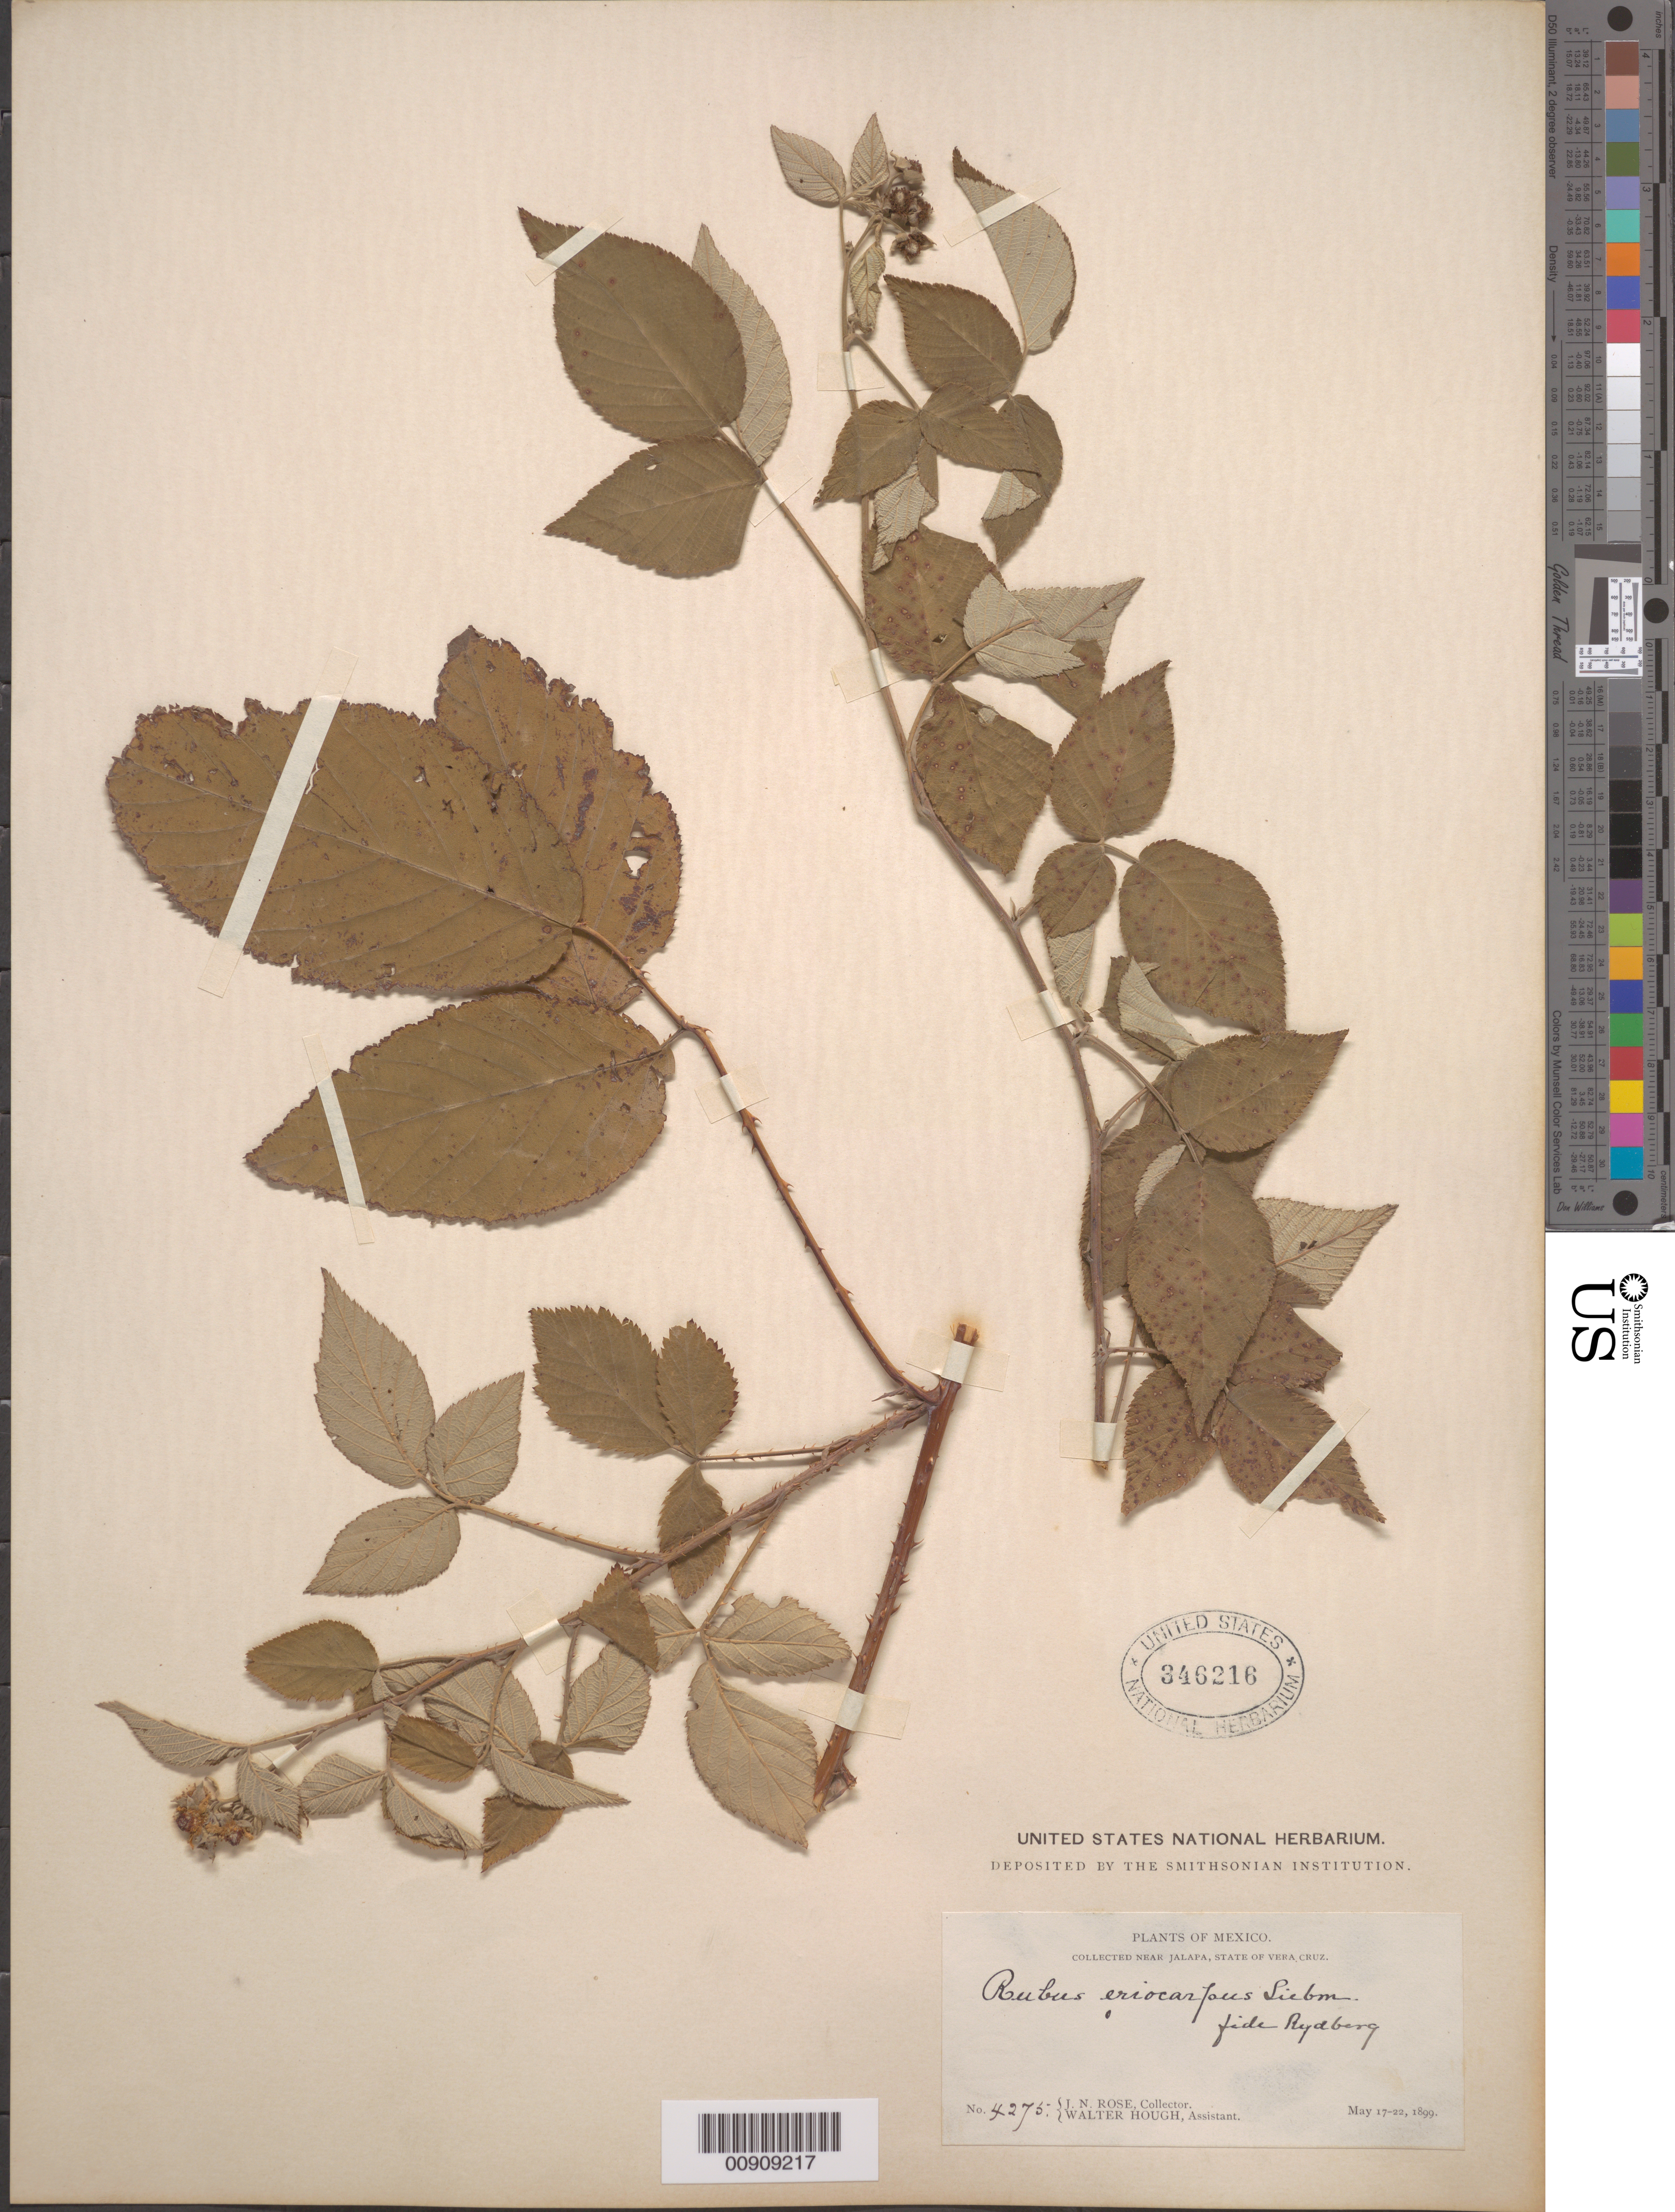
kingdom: Plantae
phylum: Tracheophyta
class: Magnoliopsida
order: Rosales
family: Rosaceae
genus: Rubus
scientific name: Rubus eriocarpus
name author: Liebm.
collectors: J. N. Rose & W. Hough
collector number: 4275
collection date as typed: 17 May 1899 to 22 May 1899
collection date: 1899-05-17/1899-05-22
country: Mexico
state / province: Veracruz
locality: Near Jalapa, State of Veracruz.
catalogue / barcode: US 346216